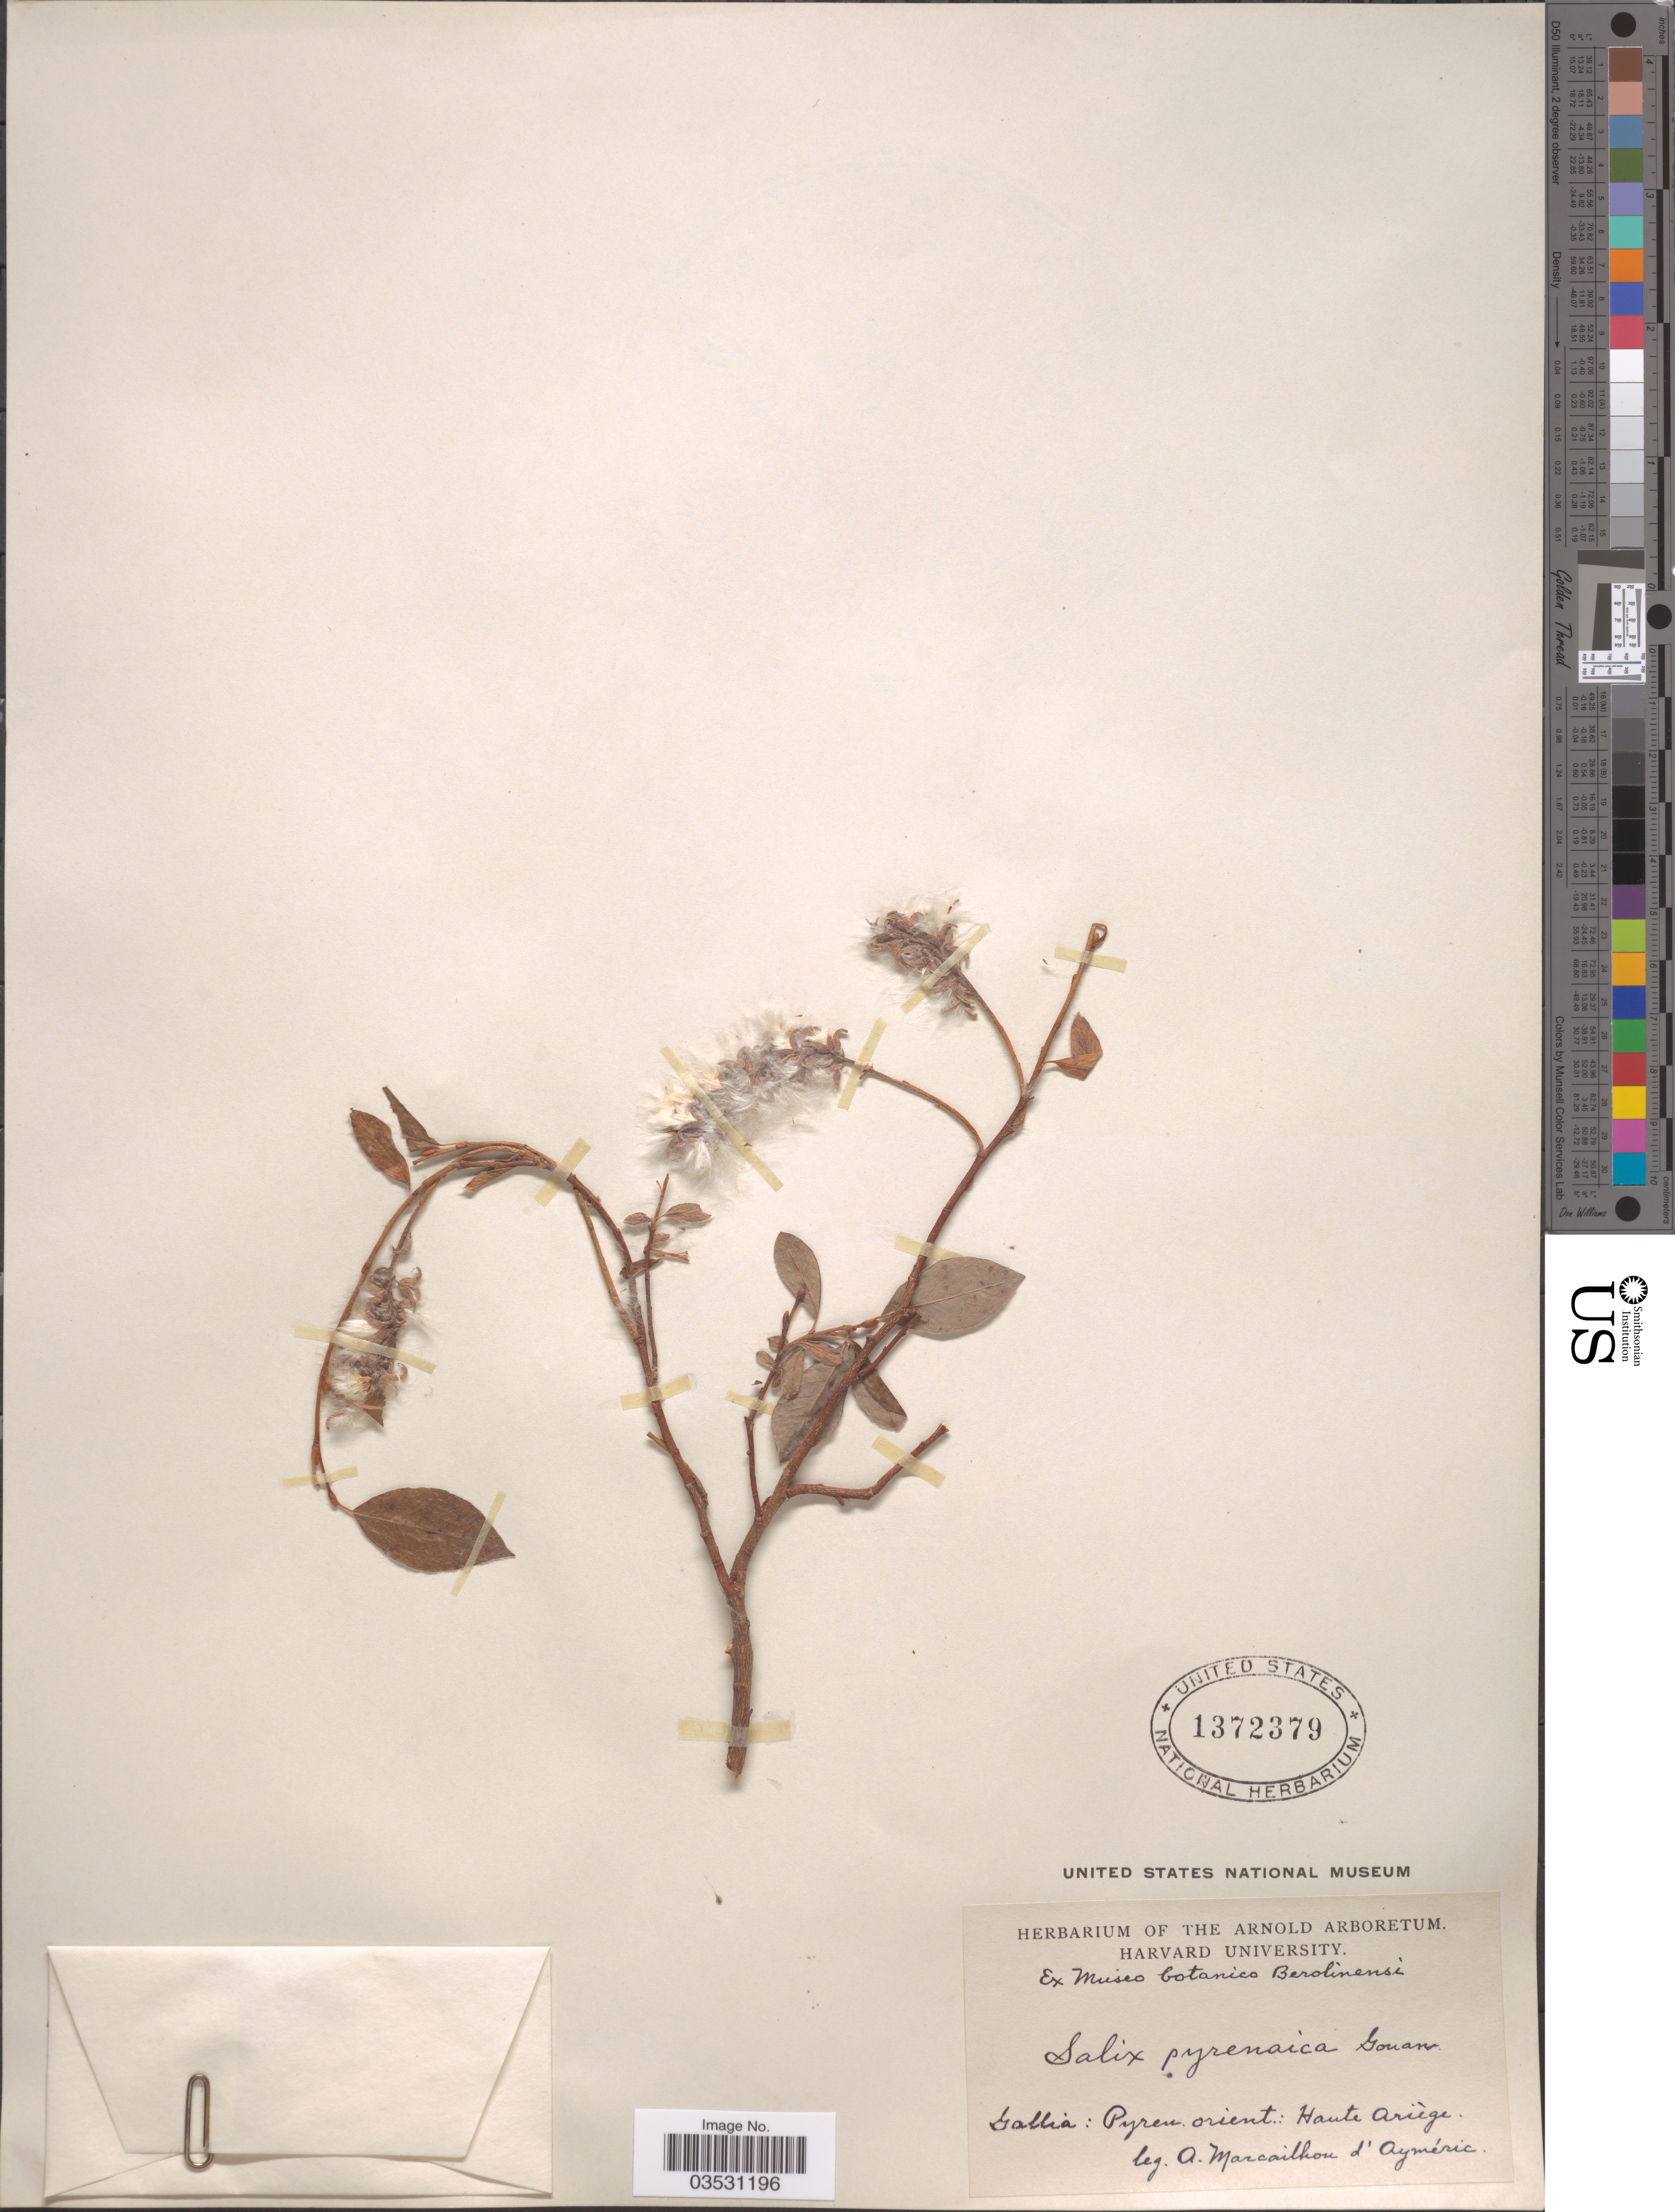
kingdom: Plantae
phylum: Tracheophyta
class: Magnoliopsida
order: Malpighiales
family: Salicaceae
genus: Salix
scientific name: Salix pyrenaica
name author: Gouan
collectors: A.L.M. Marcailhou d' Aymeric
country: France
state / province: Occitanie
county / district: Ariège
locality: Gallia: Pyren. orient.: haute Ariège.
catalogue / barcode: US 1372379